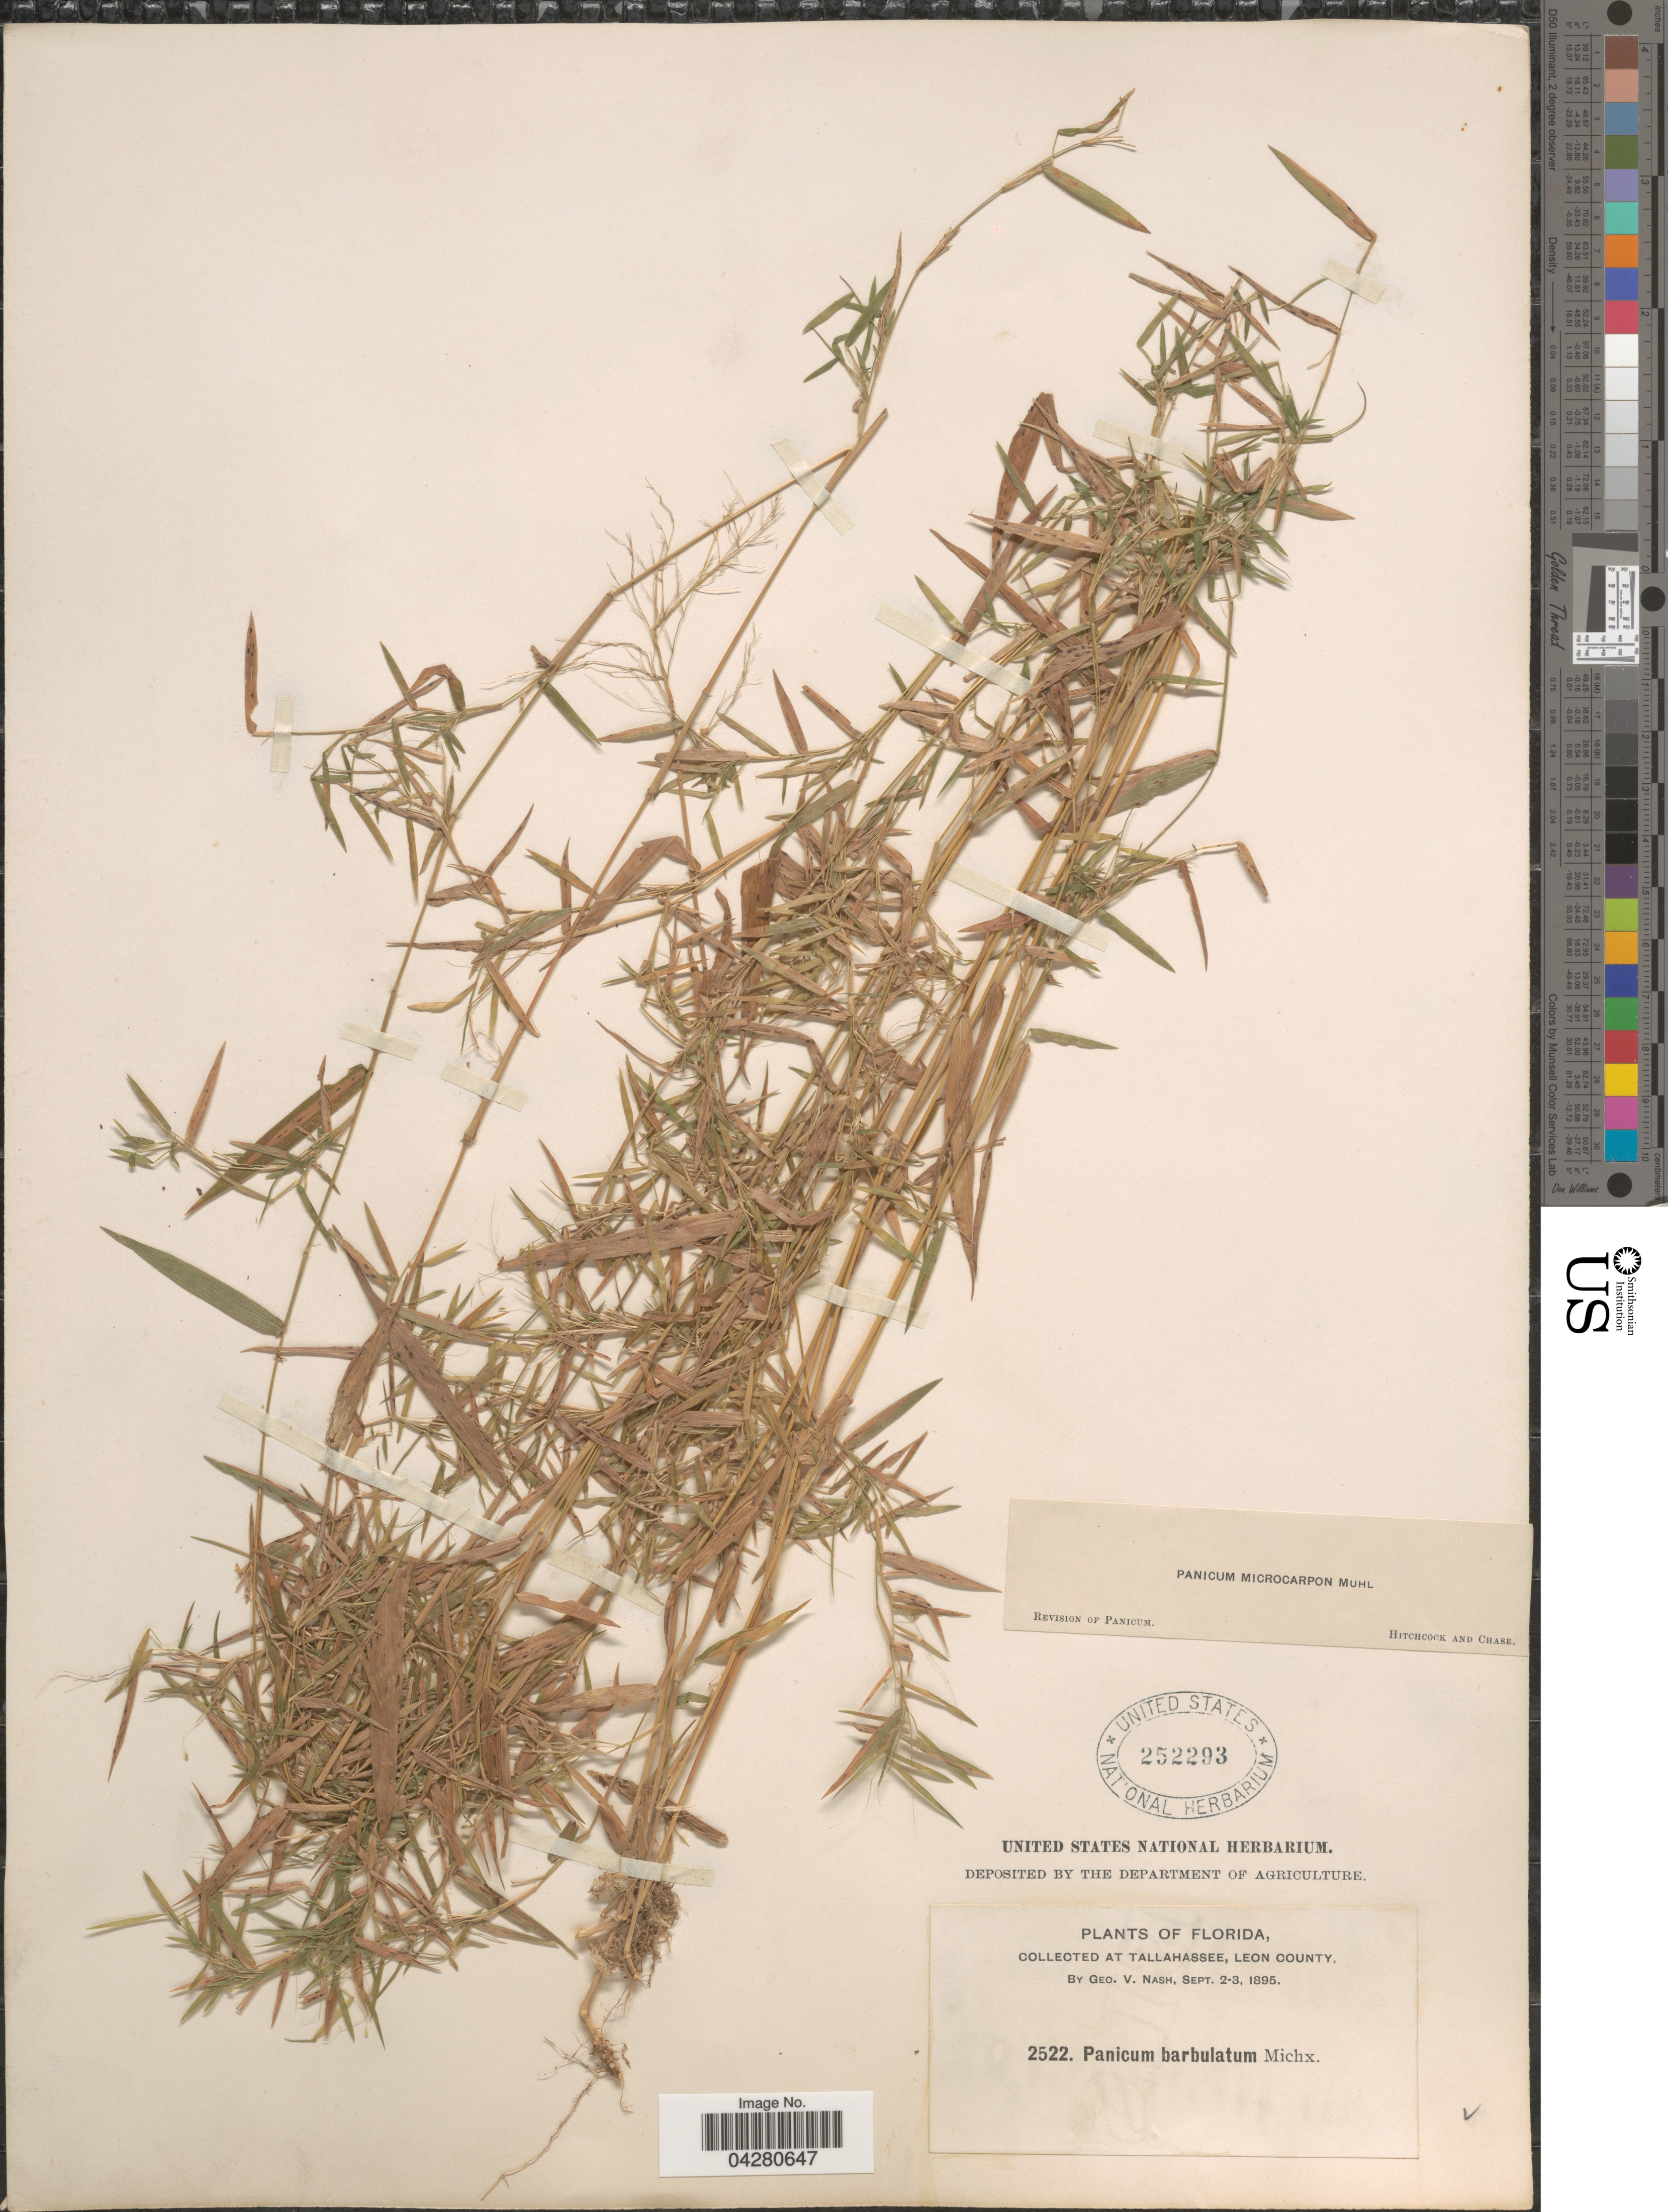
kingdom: Plantae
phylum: Tracheophyta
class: Liliopsida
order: Poales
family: Poaceae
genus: Dichanthelium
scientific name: Dichanthelium dichotomum var. dichotomum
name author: (L.) Gould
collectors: G. V. Nash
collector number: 2522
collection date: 1895-09-02/1895-09-03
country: United States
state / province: Florida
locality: At Tallahassee, Leon County.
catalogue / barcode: US 252293